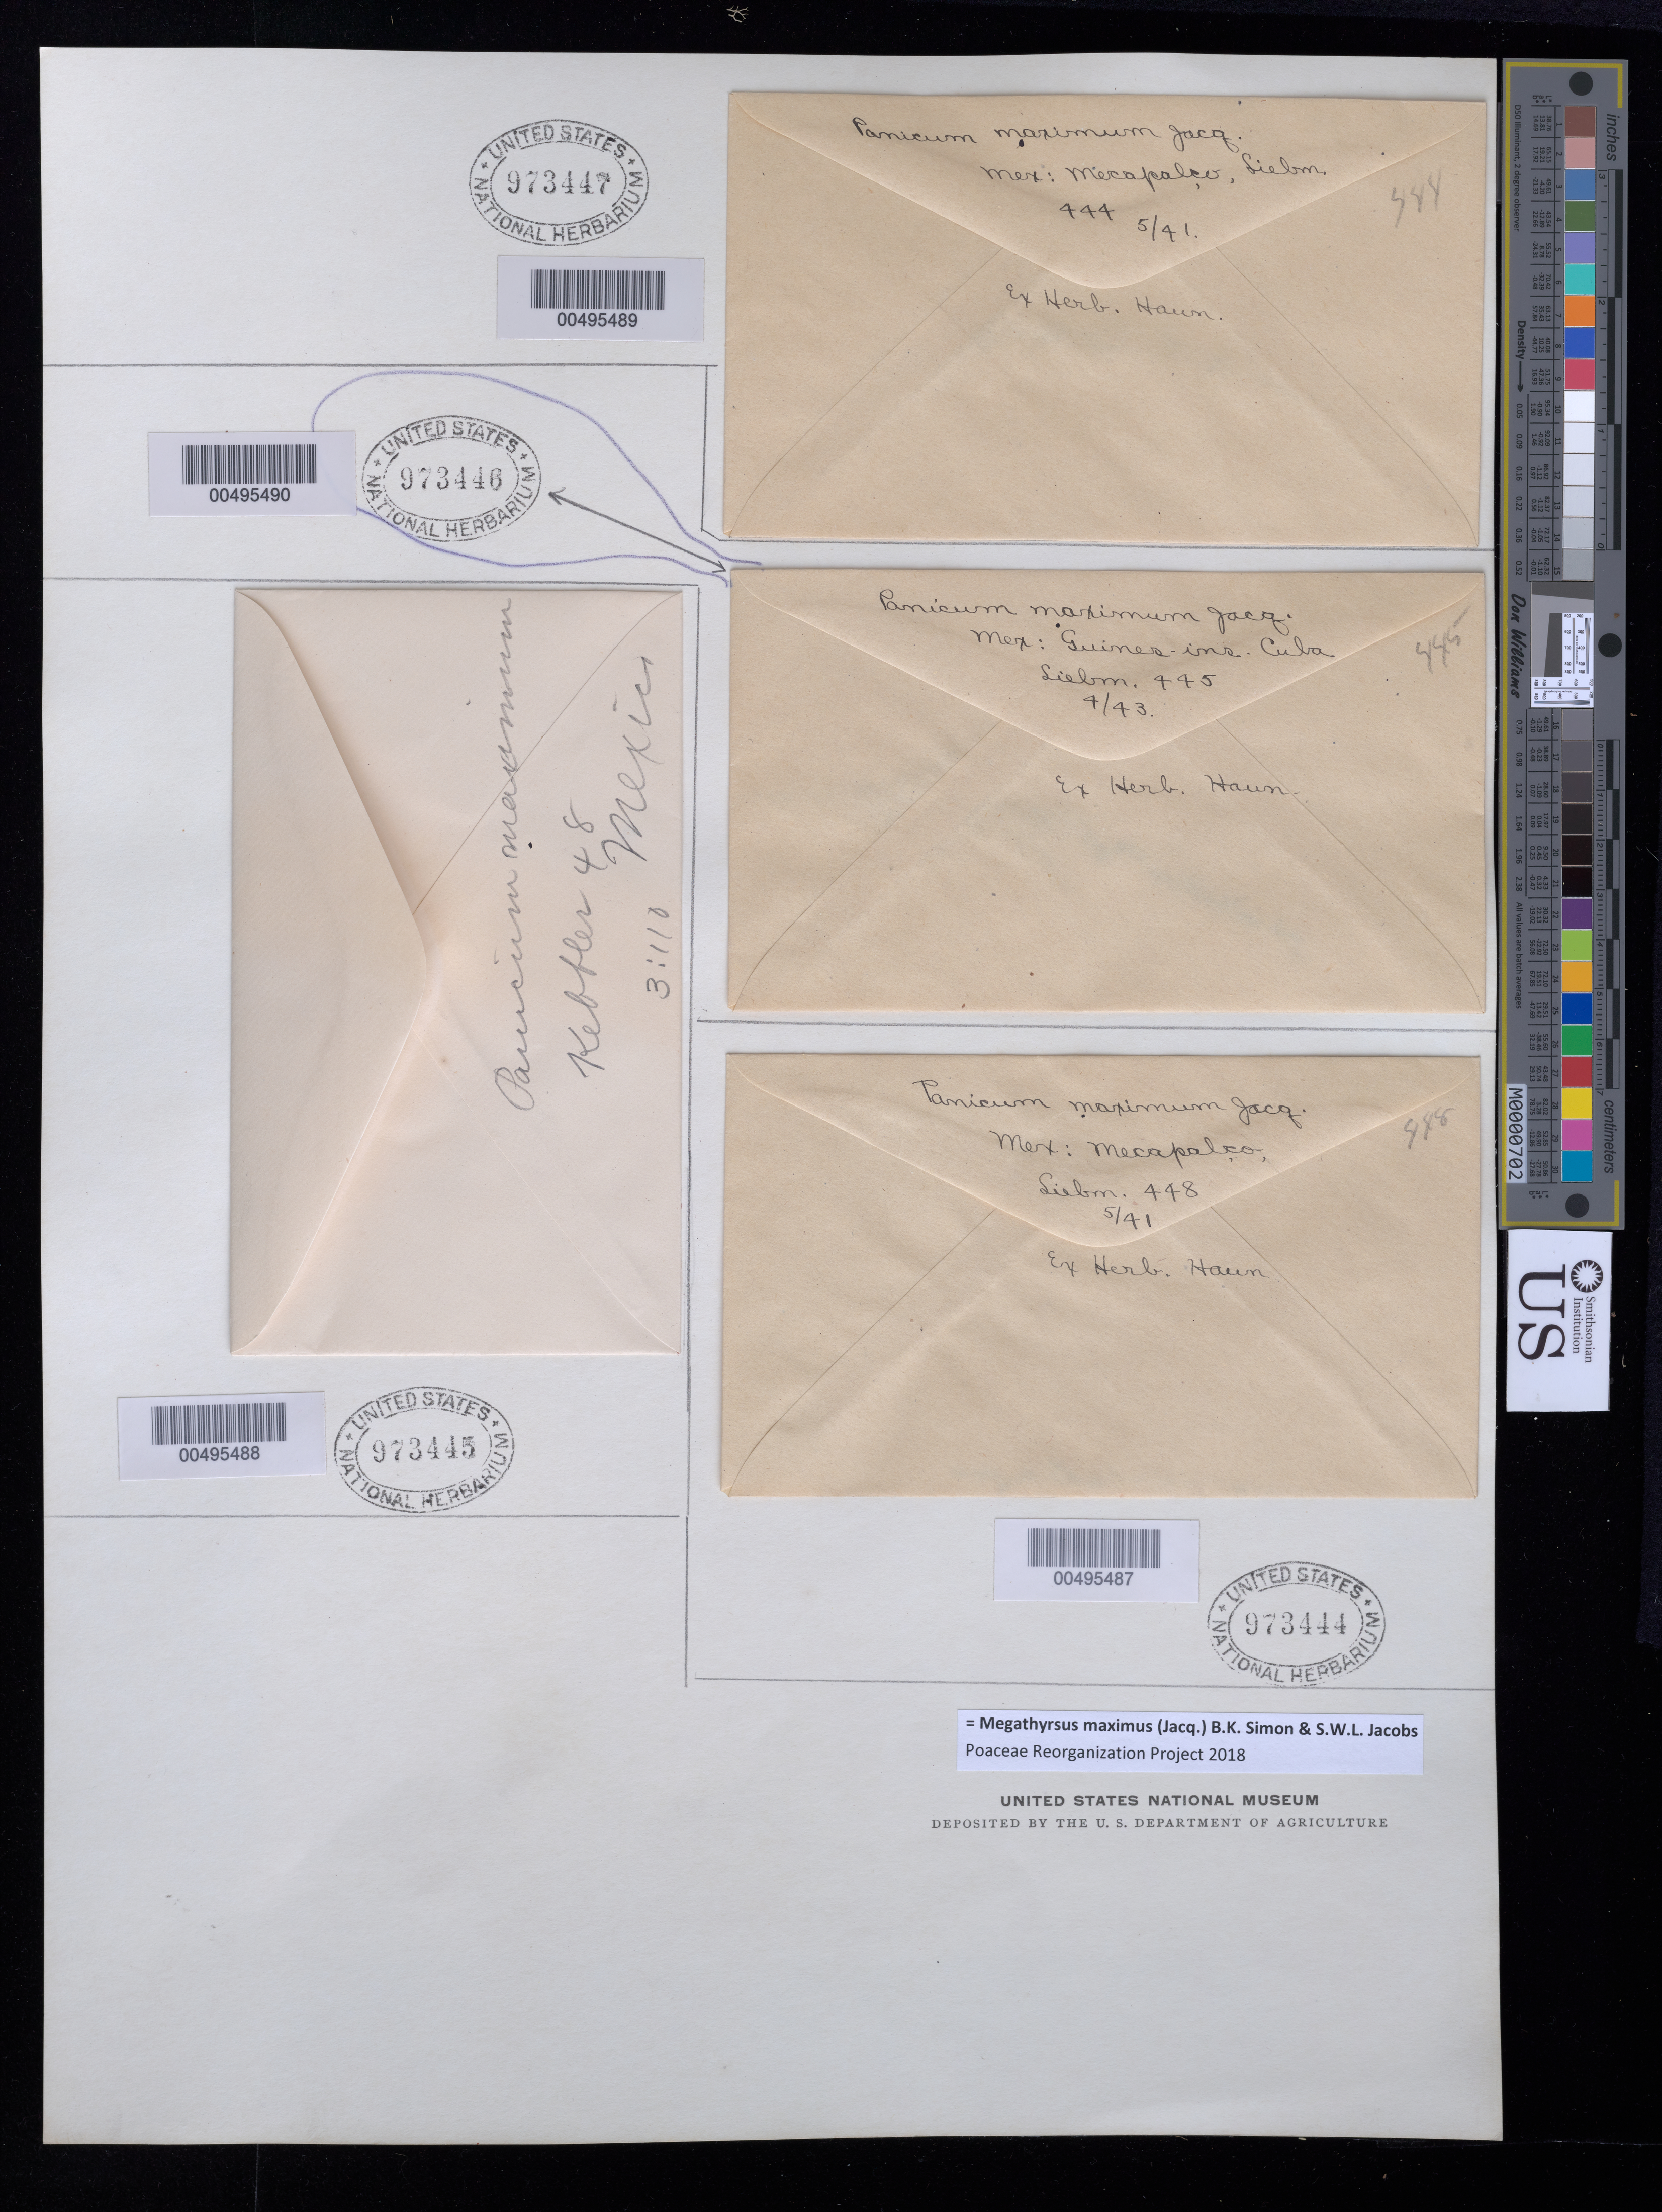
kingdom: Plantae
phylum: Tracheophyta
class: Liliopsida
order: Poales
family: Poaceae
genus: Megathyrsus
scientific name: Megathyrsus maximus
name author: (Jacq.) B.K. Simon & S.W.L. Jacobs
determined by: Poaceae Reorganization Project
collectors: F. M. Liebmann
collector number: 448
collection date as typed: May 1841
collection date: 1841-05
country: Mexico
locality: Mecapalco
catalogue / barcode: US 973444